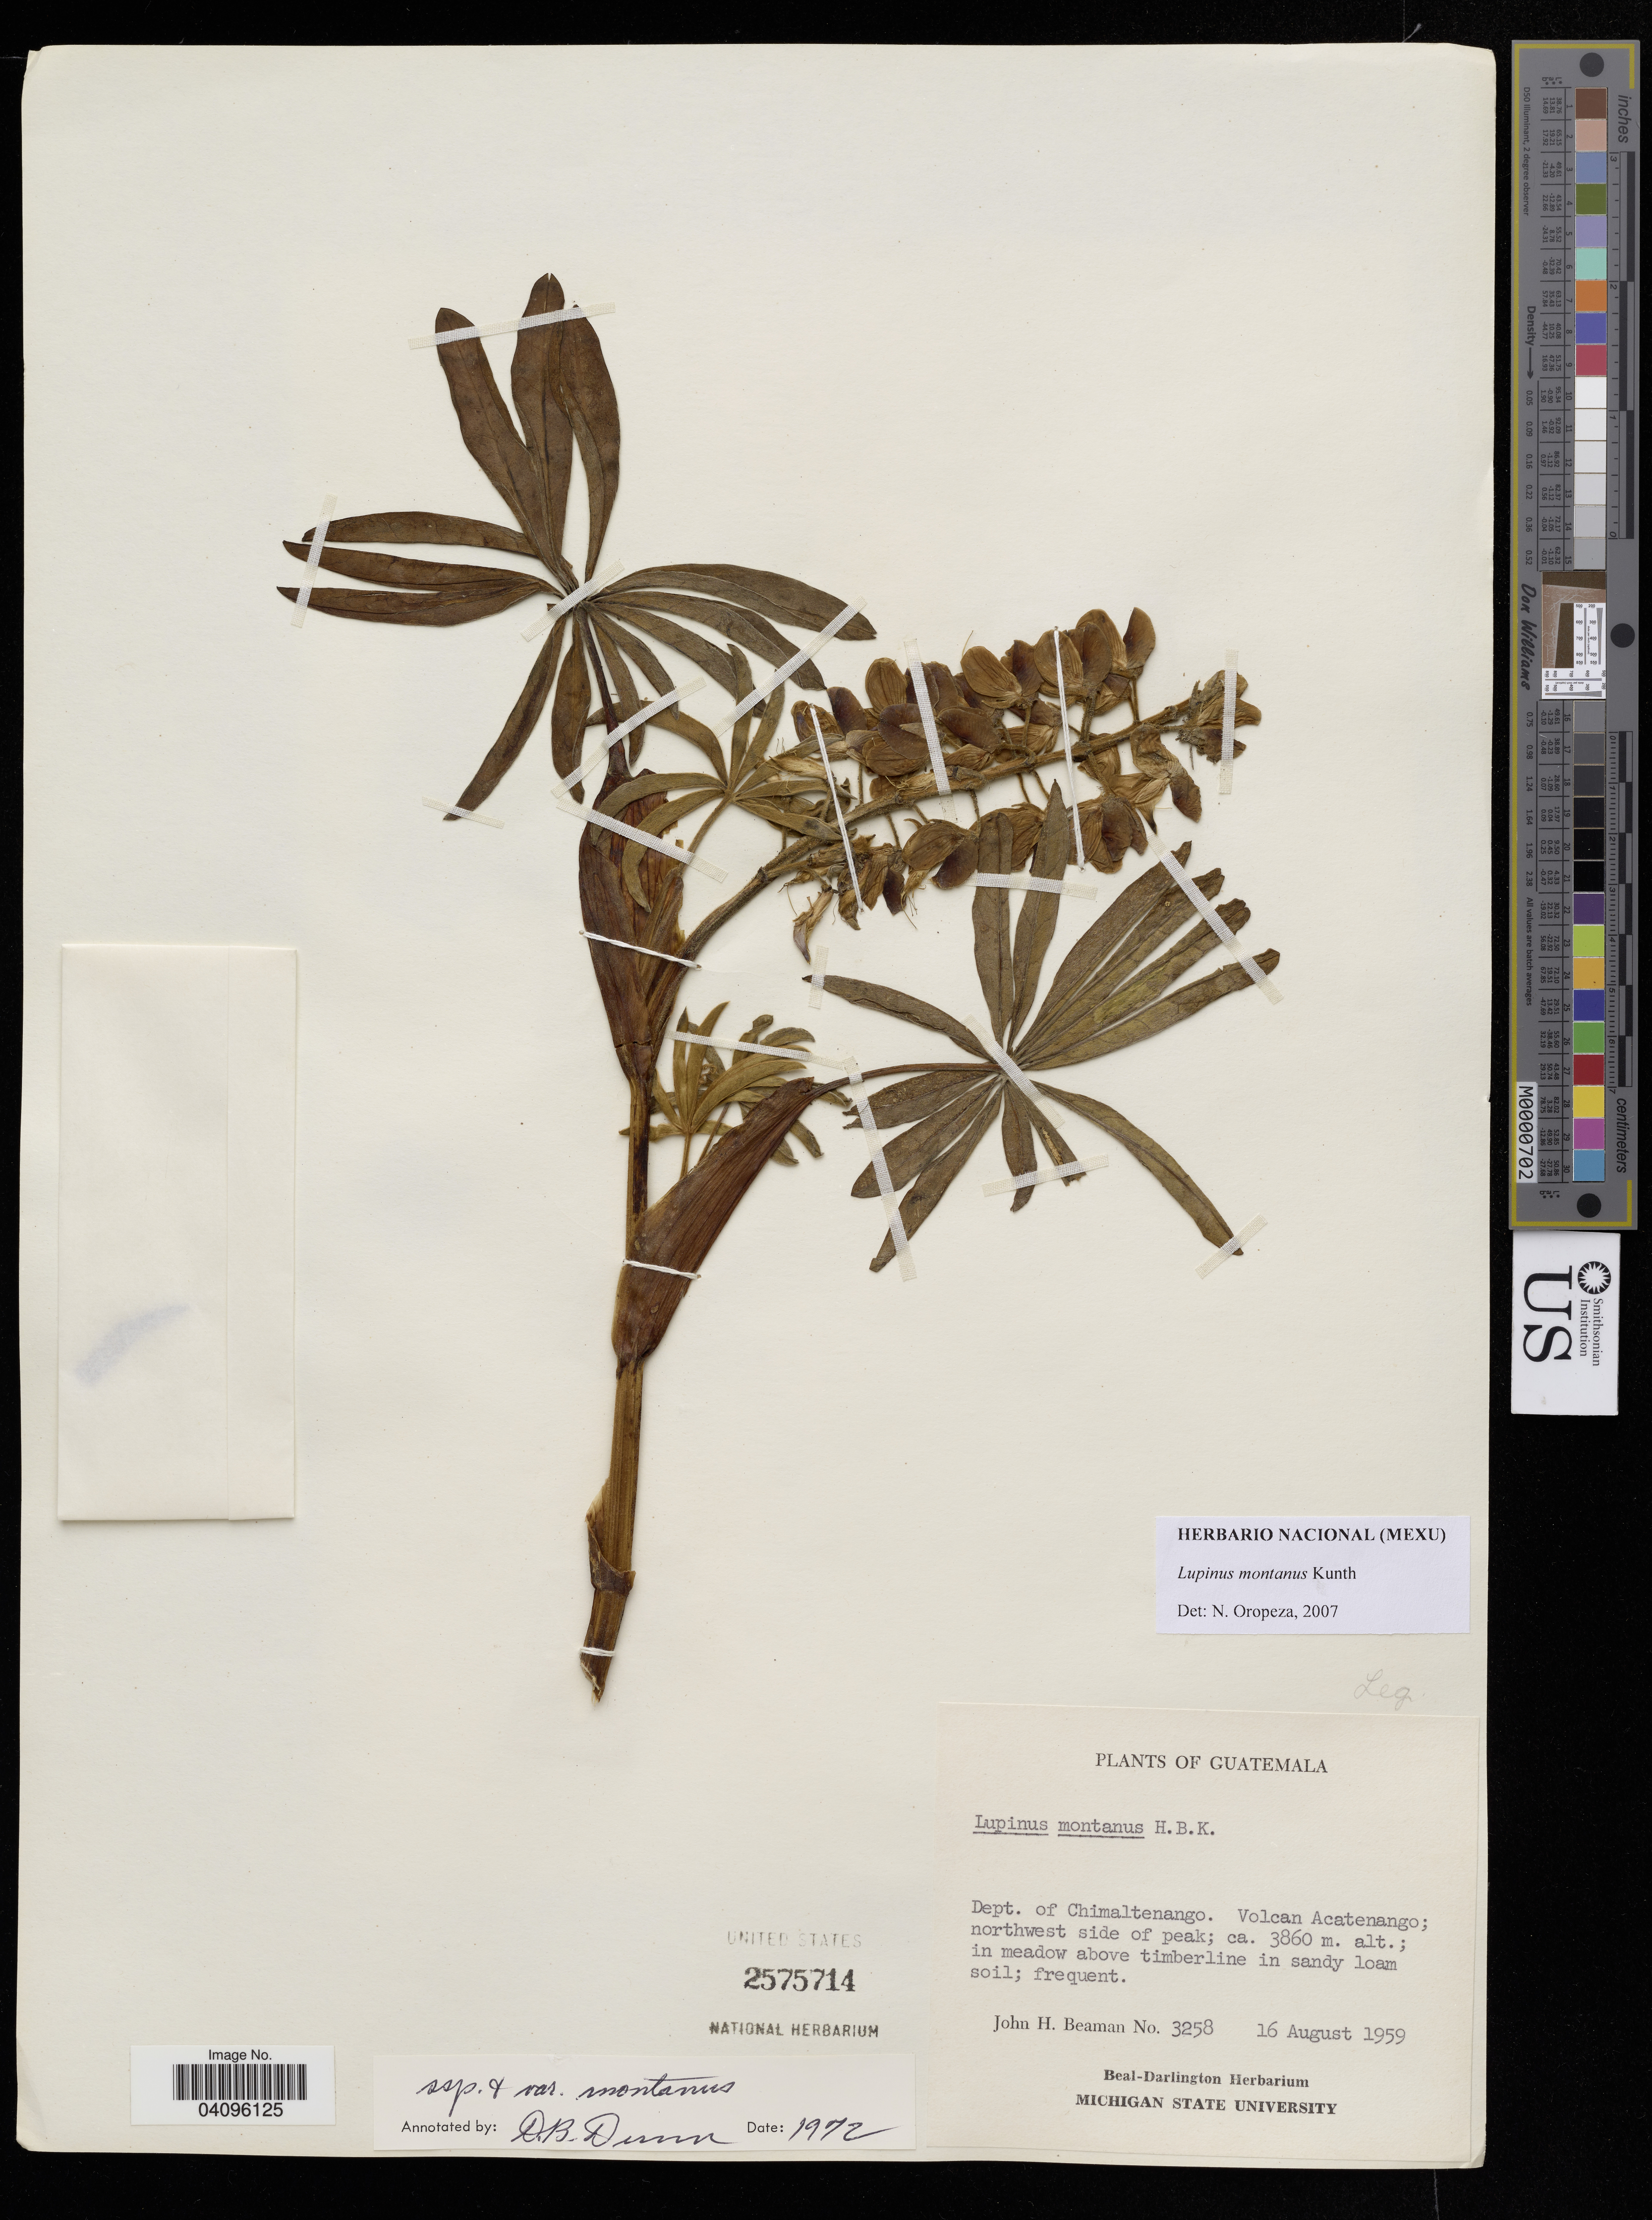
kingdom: Plantae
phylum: Tracheophyta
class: Magnoliopsida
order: Fabales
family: Fabaceae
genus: Lupinus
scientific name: Lupinus montanus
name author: Kunth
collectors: J. H. Beaman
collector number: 3258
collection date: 1959-08-16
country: Guatemala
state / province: Chimaltenango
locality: Volcan Acatenango; northwest side of peak.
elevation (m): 3860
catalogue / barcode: US 2575714